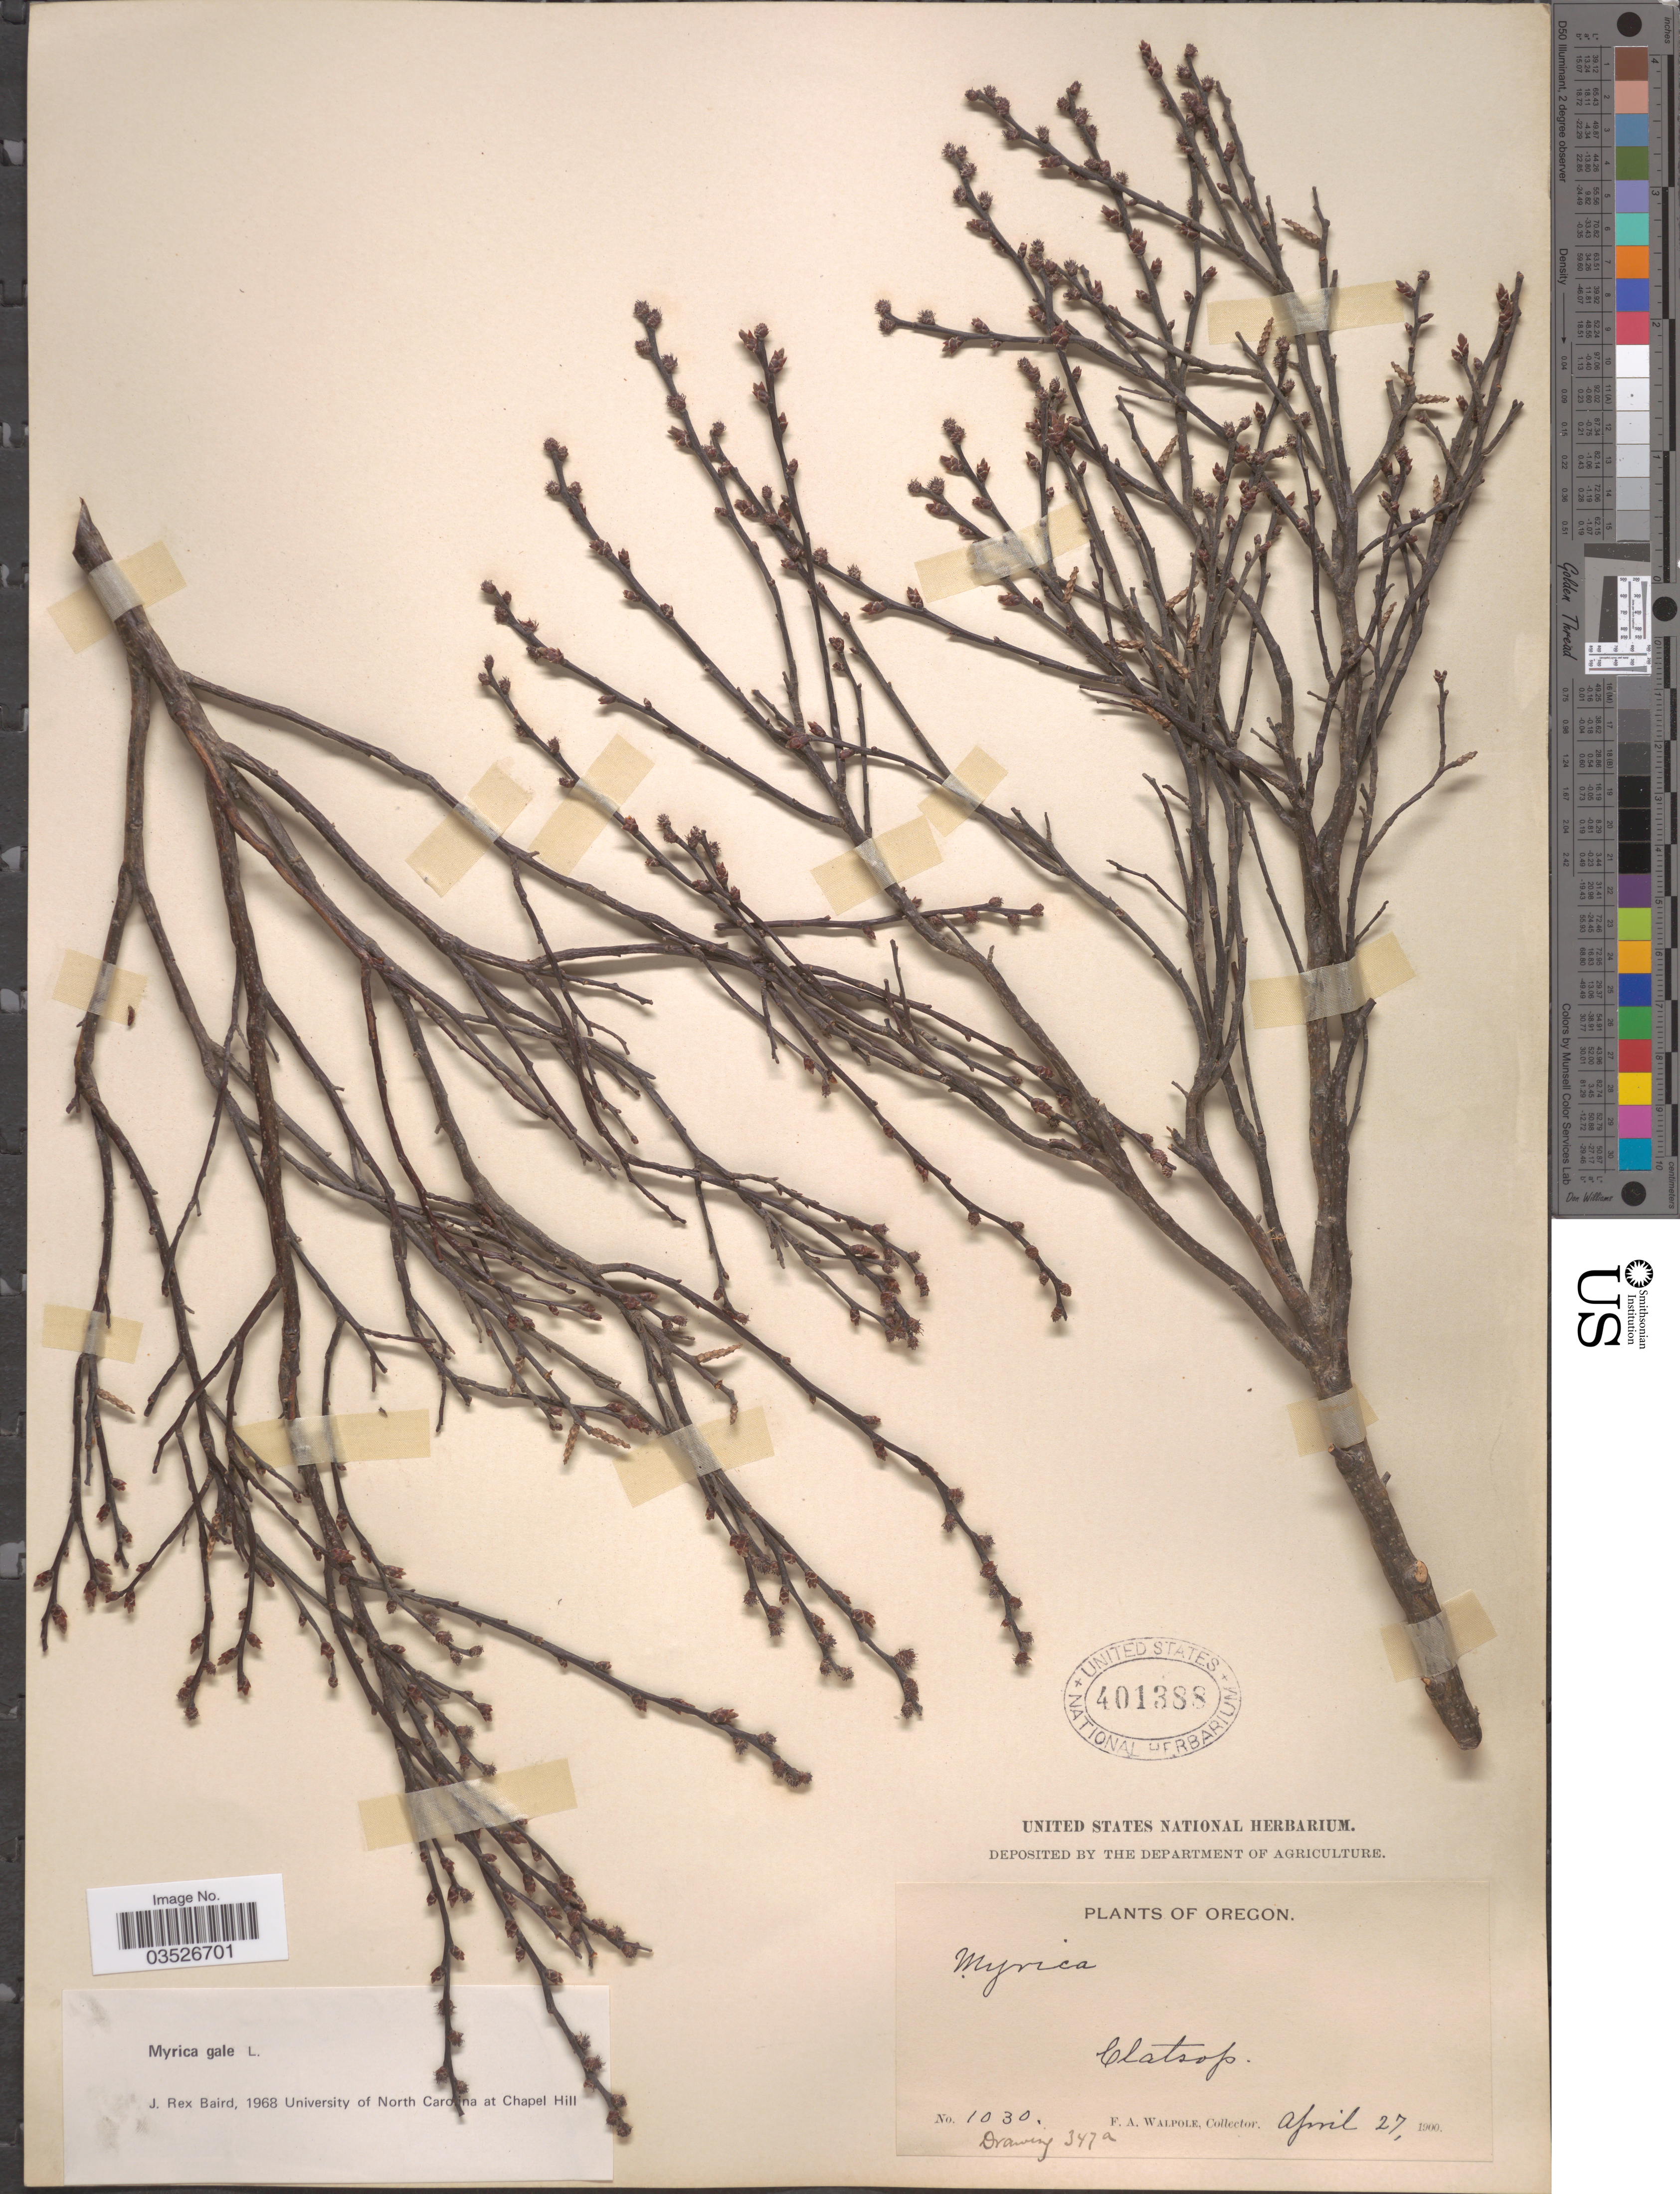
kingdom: Plantae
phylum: Tracheophyta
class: Magnoliopsida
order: Fagales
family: Myricaceae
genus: Myrica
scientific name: Myrica gale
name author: L.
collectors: F. Walpole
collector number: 1030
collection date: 1900-04-27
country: United States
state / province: Oregon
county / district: Clatsop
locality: Clatsop.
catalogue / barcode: US 401388